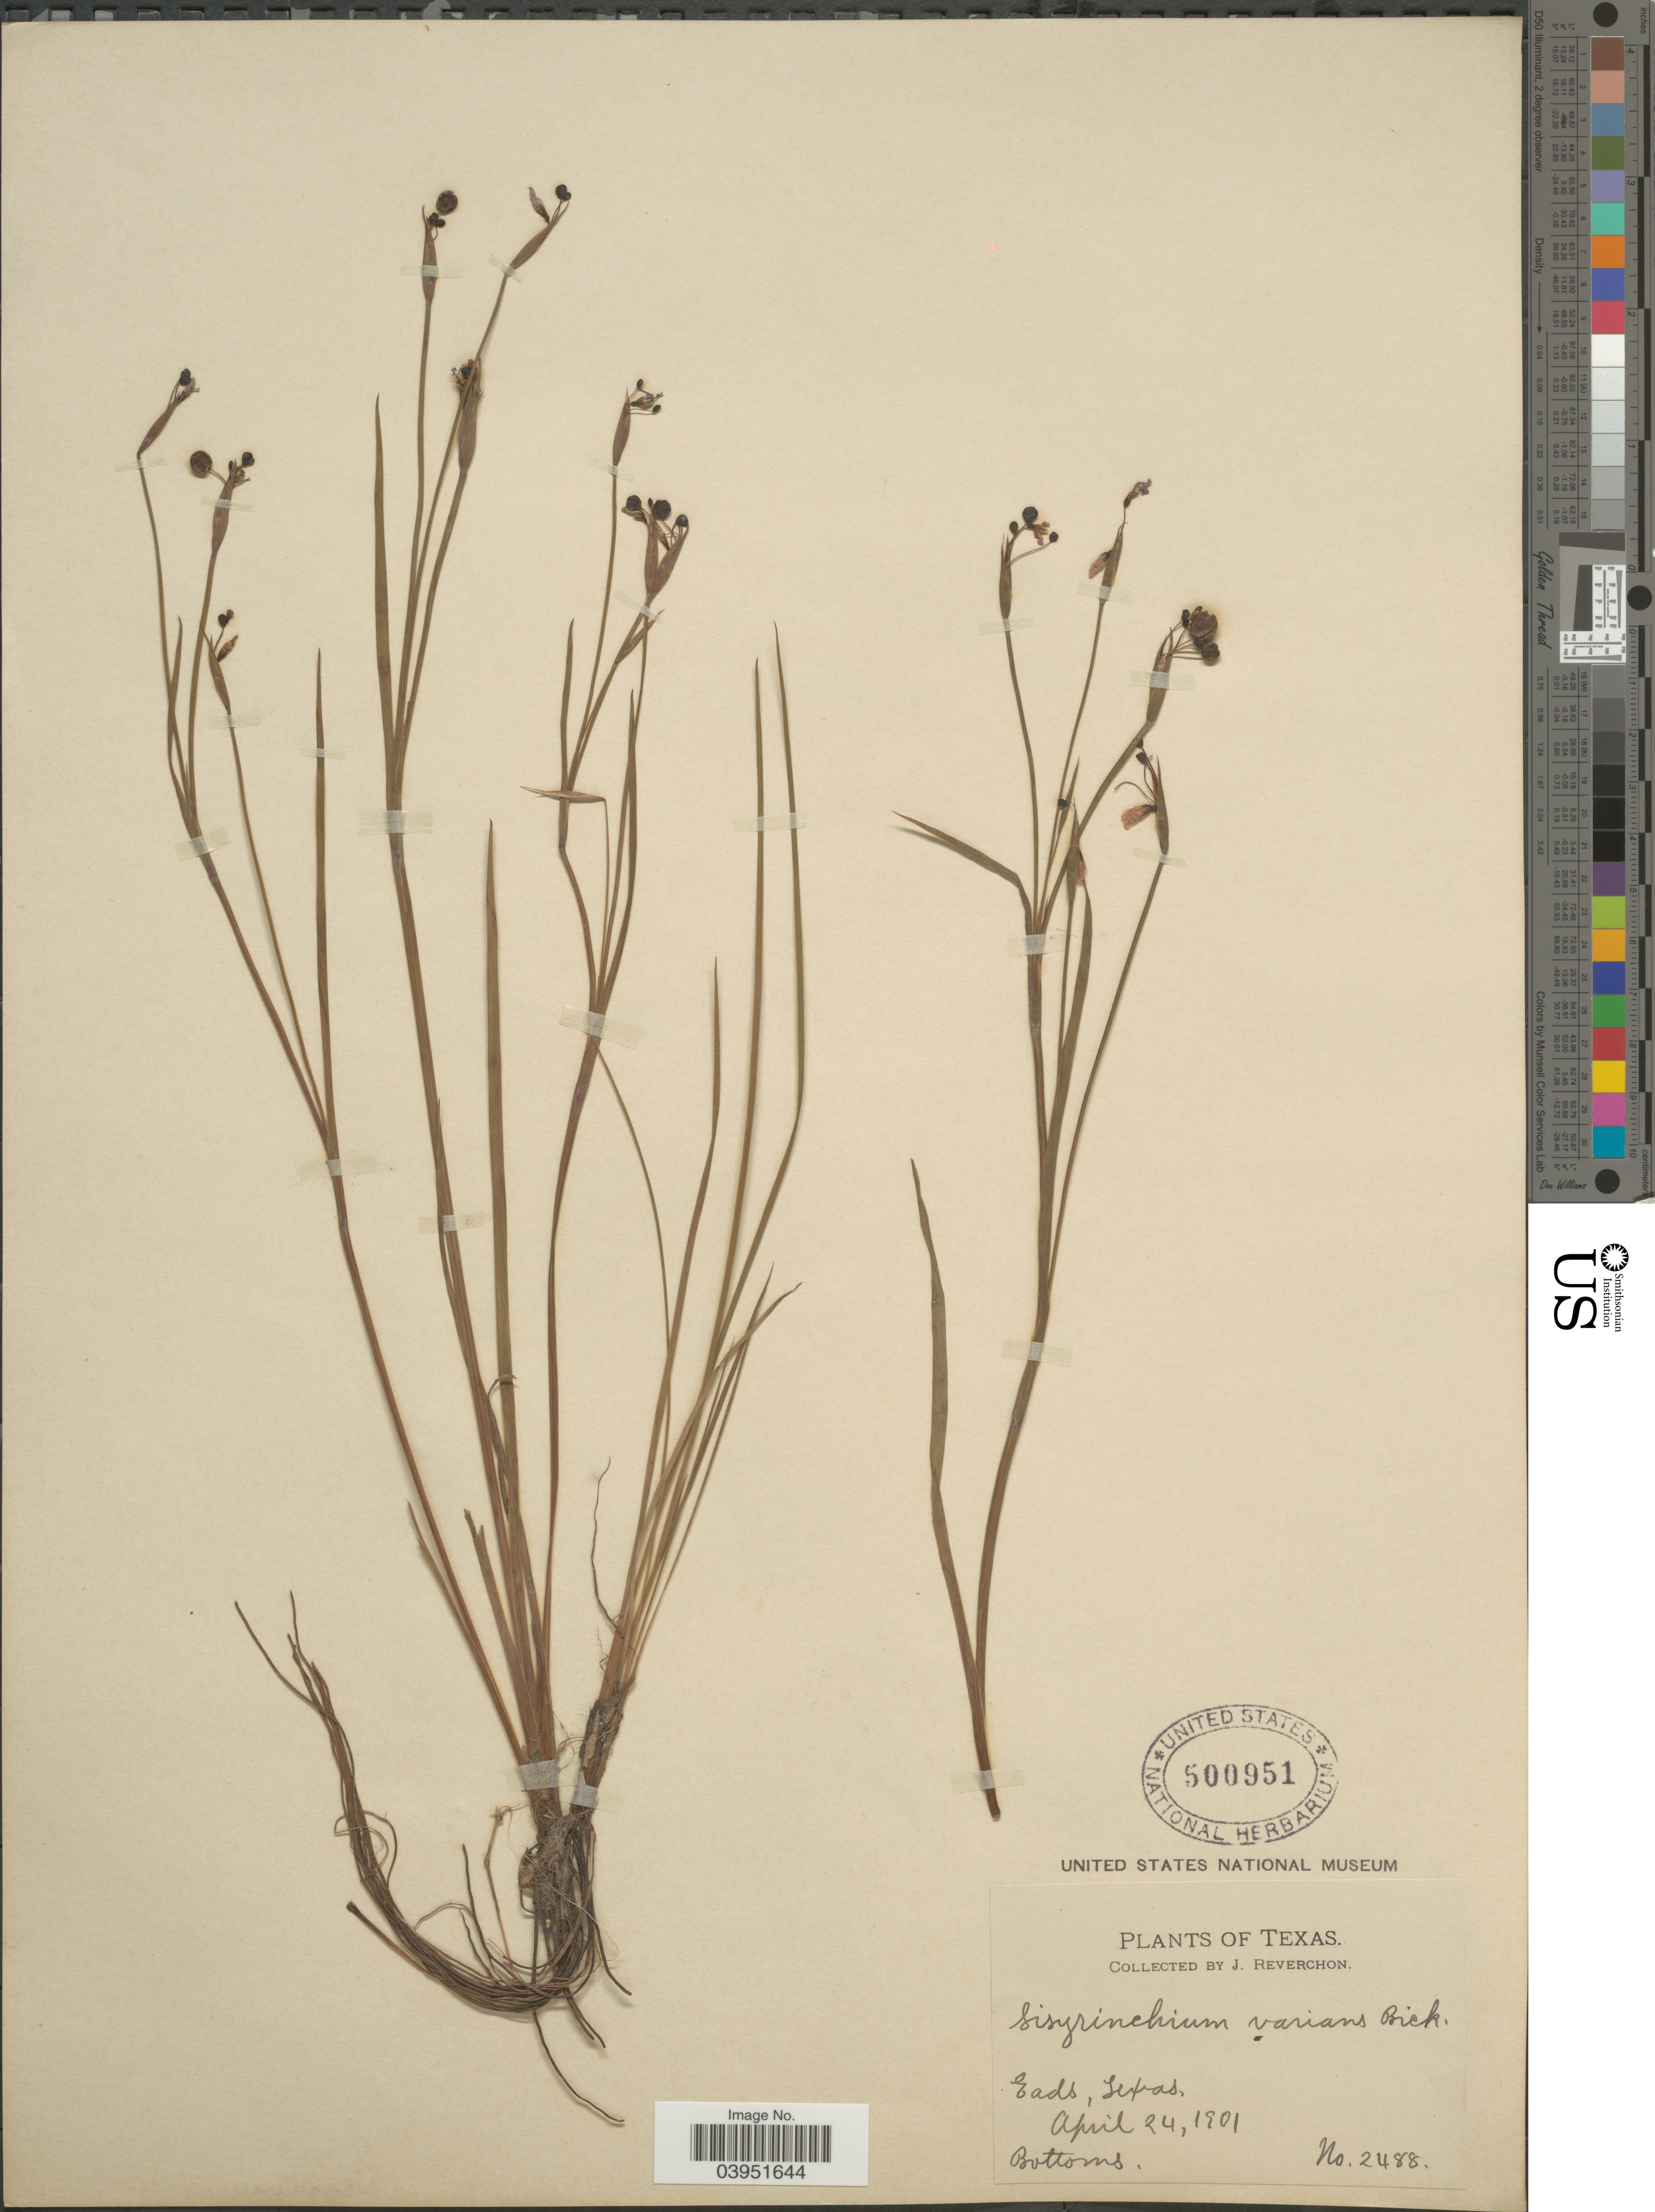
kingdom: Plantae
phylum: Tracheophyta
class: Liliopsida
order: Asparagales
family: Iridaceae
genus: Sisyrinchium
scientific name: Sisyrinchium varians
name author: E.P. Bicknell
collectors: J. Reverchon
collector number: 2488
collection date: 1901-04-24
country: United States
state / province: Texas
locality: Eads.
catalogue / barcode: US 500951